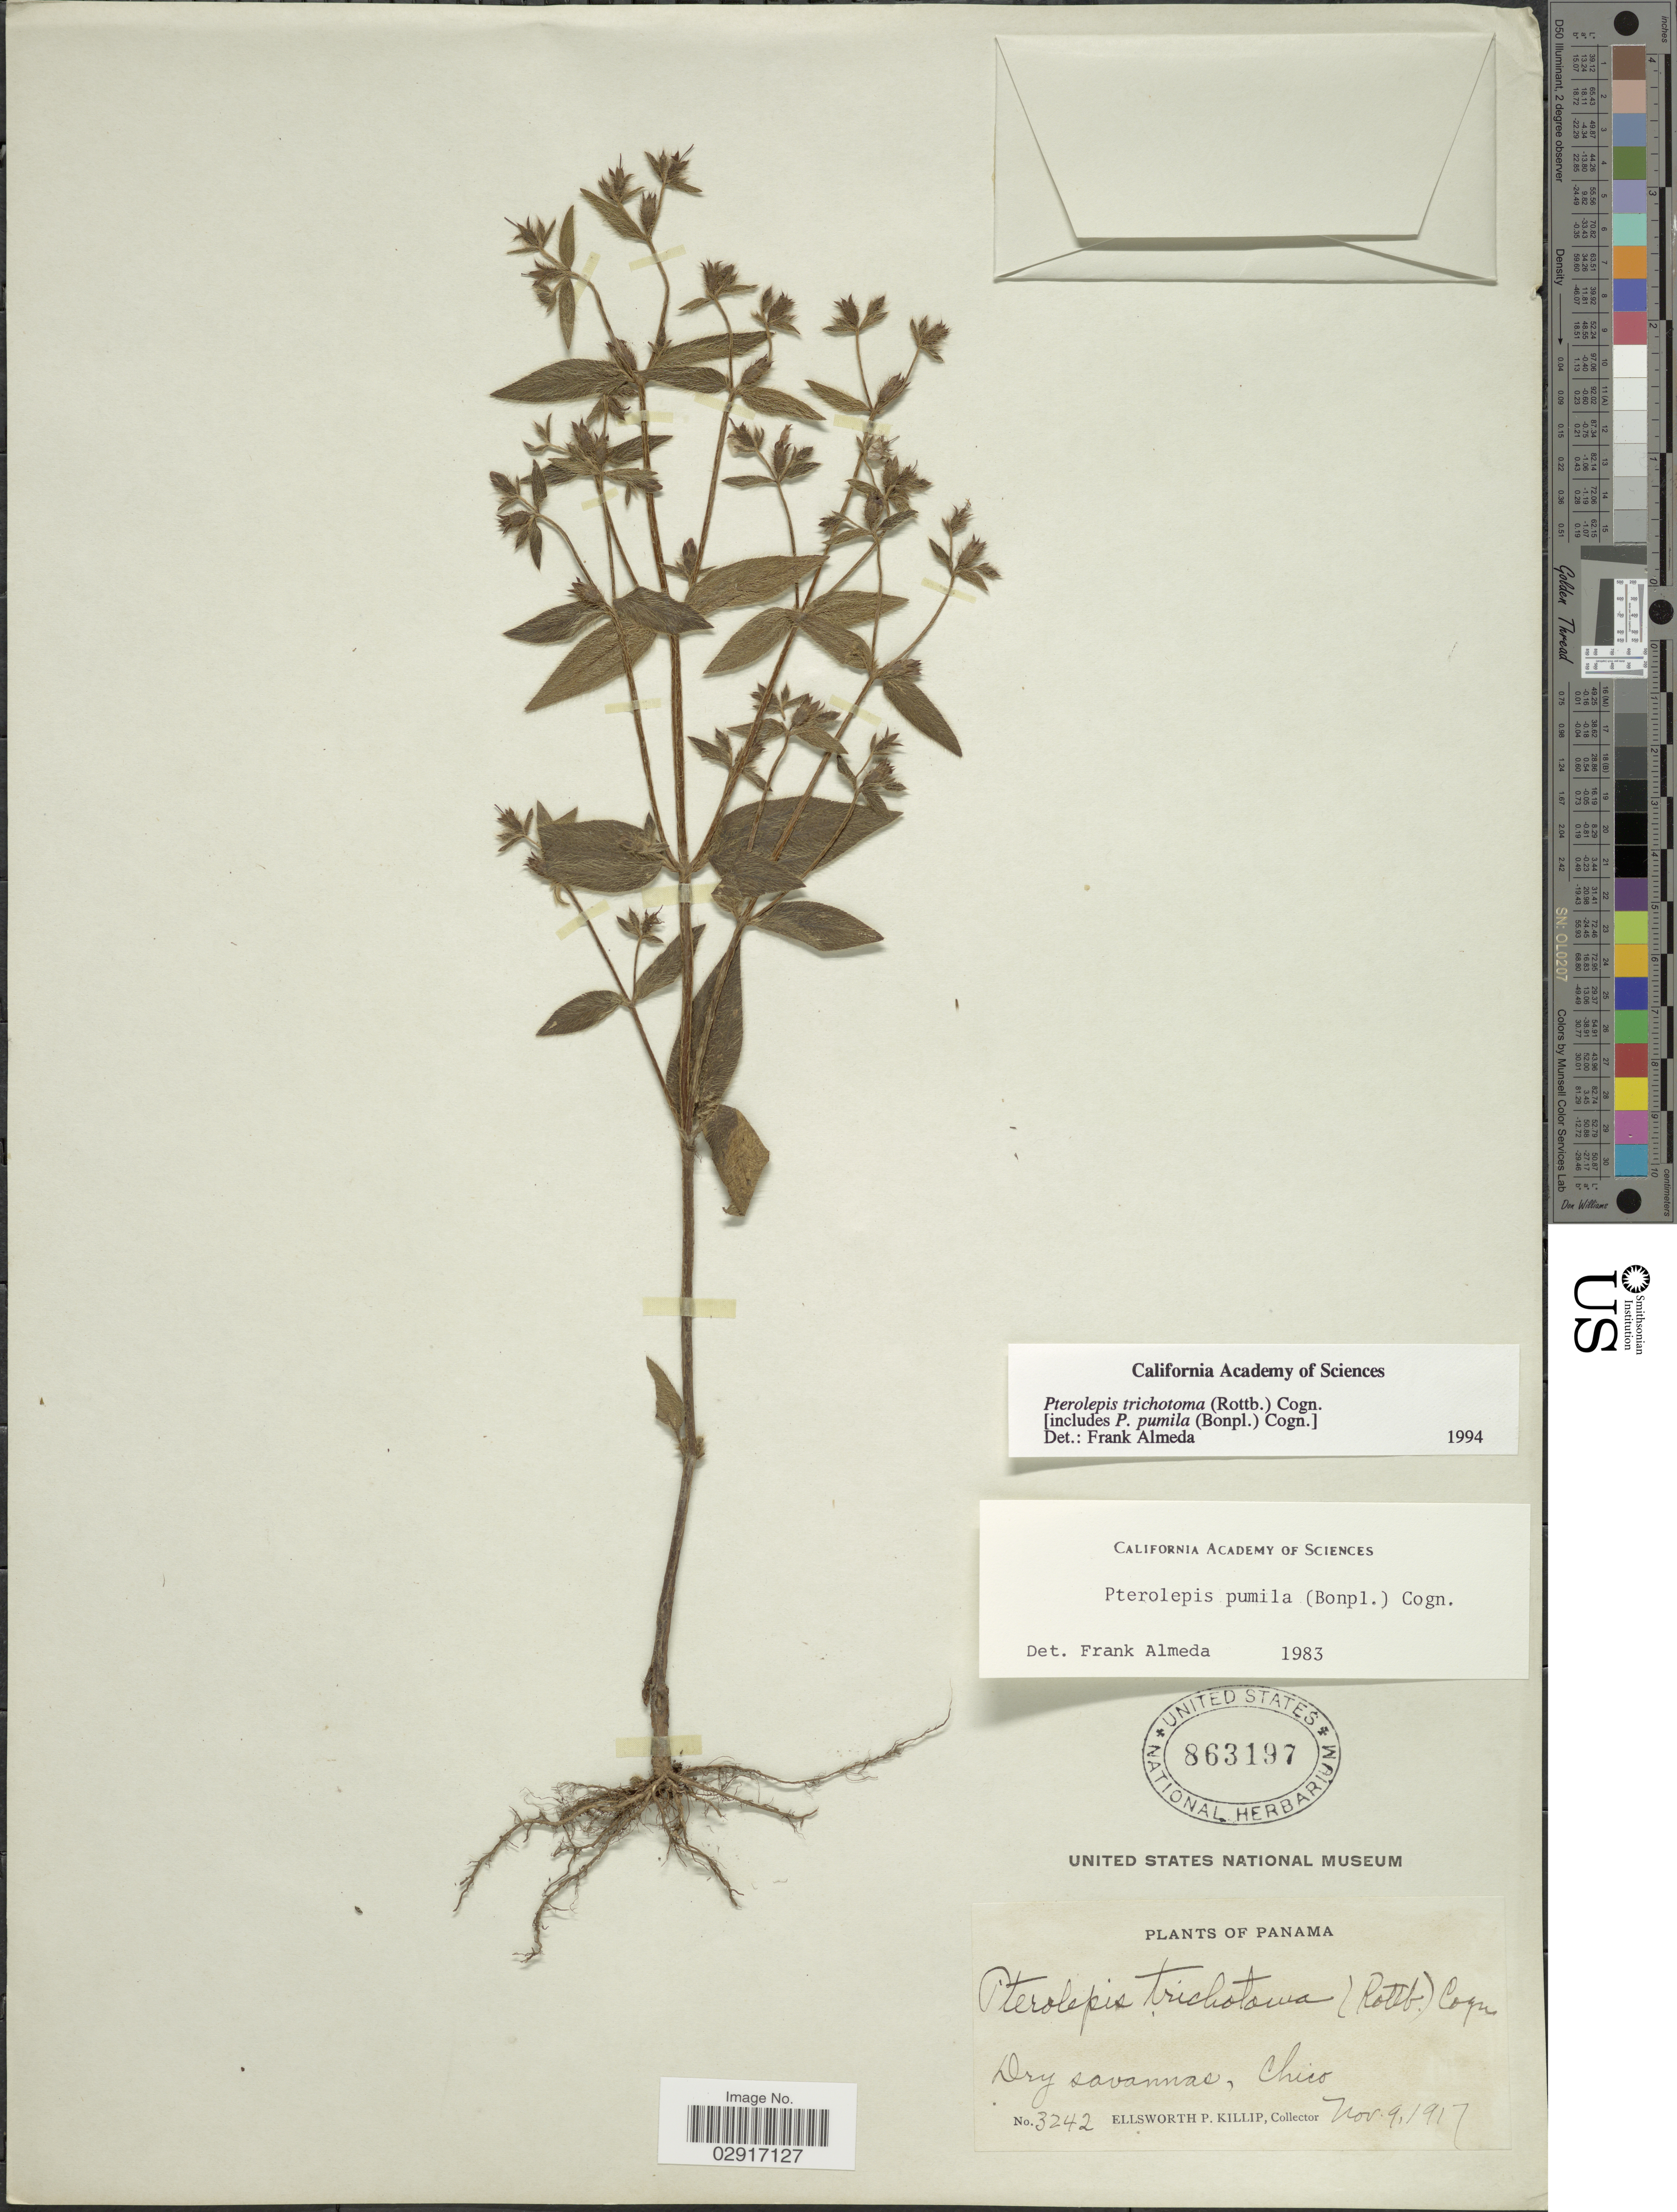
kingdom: Plantae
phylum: Tracheophyta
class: Magnoliopsida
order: Myrtales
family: Melastomataceae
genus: Pterolepis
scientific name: Pterolepis trichotoma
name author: (Rottb.) Cogn.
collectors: E. P. Killip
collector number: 3242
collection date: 1917-11-09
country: Panama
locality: Dry savannas, Chico.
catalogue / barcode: US 863197